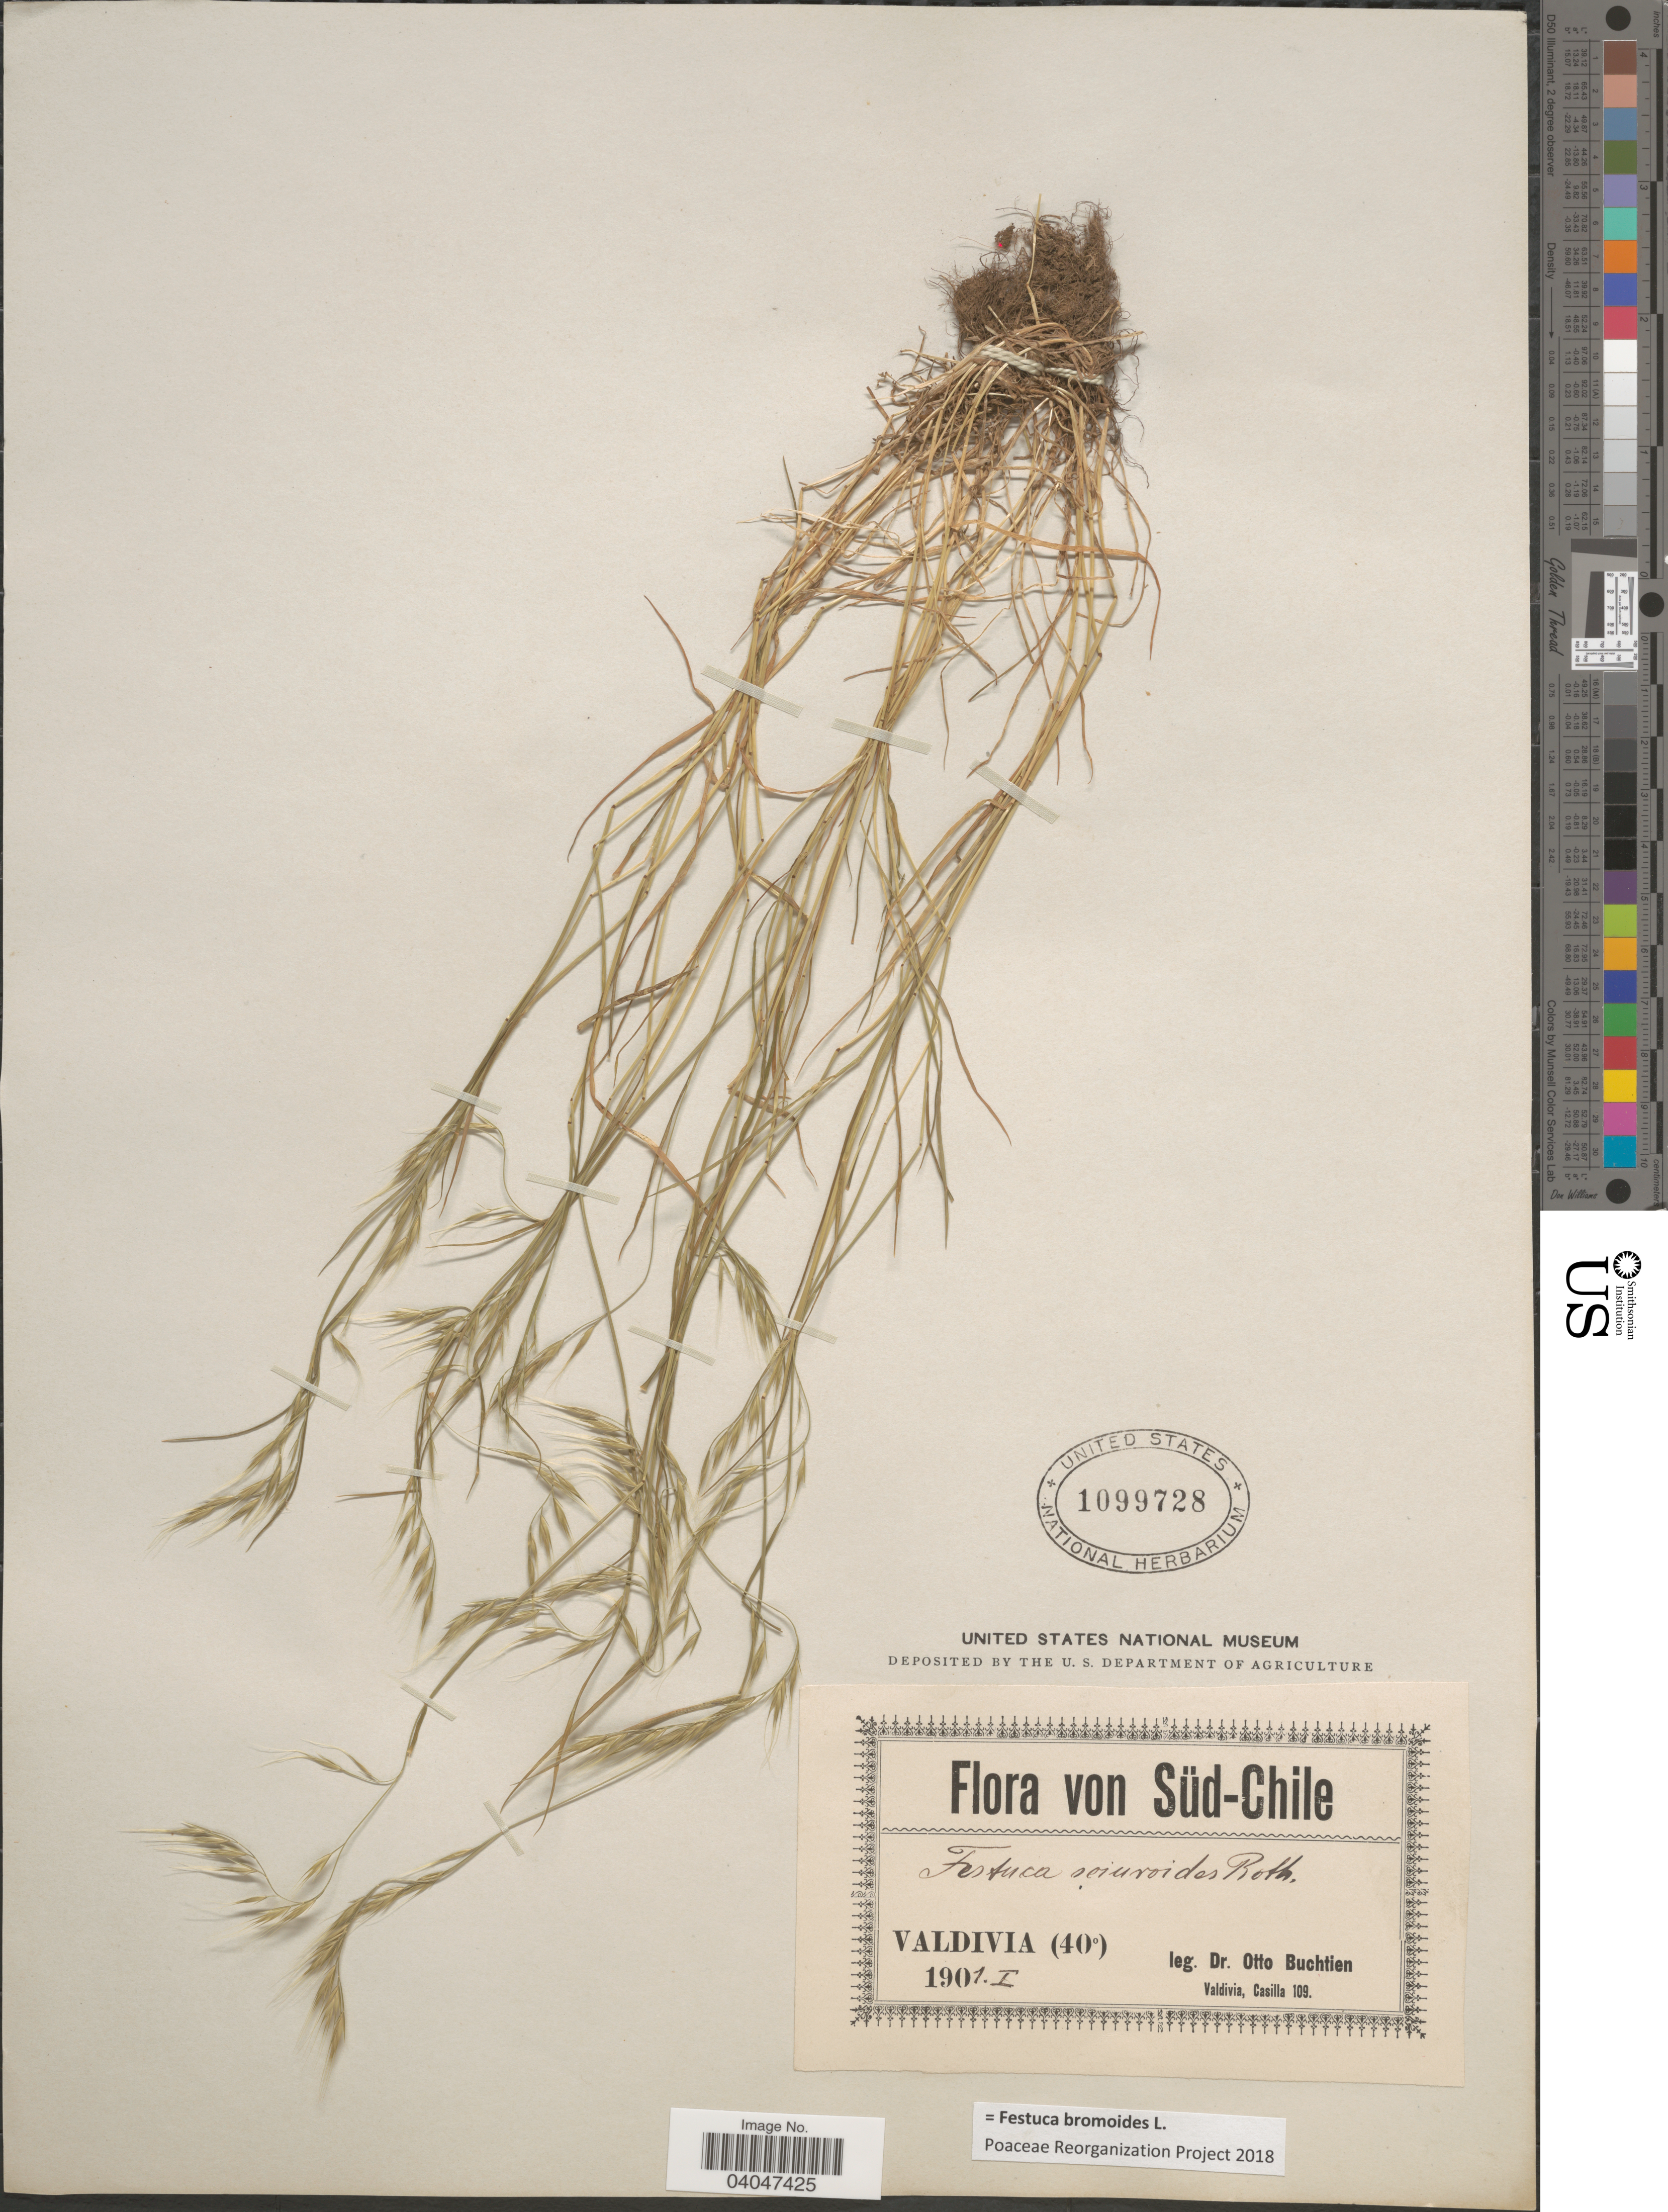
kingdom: Plantae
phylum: Tracheophyta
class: Liliopsida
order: Poales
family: Poaceae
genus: Festuca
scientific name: Festuca bromoides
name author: L.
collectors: O. Buchtien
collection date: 1901-01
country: Chile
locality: Süd-Chile. Valdivia (40°).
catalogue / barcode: US 1099728